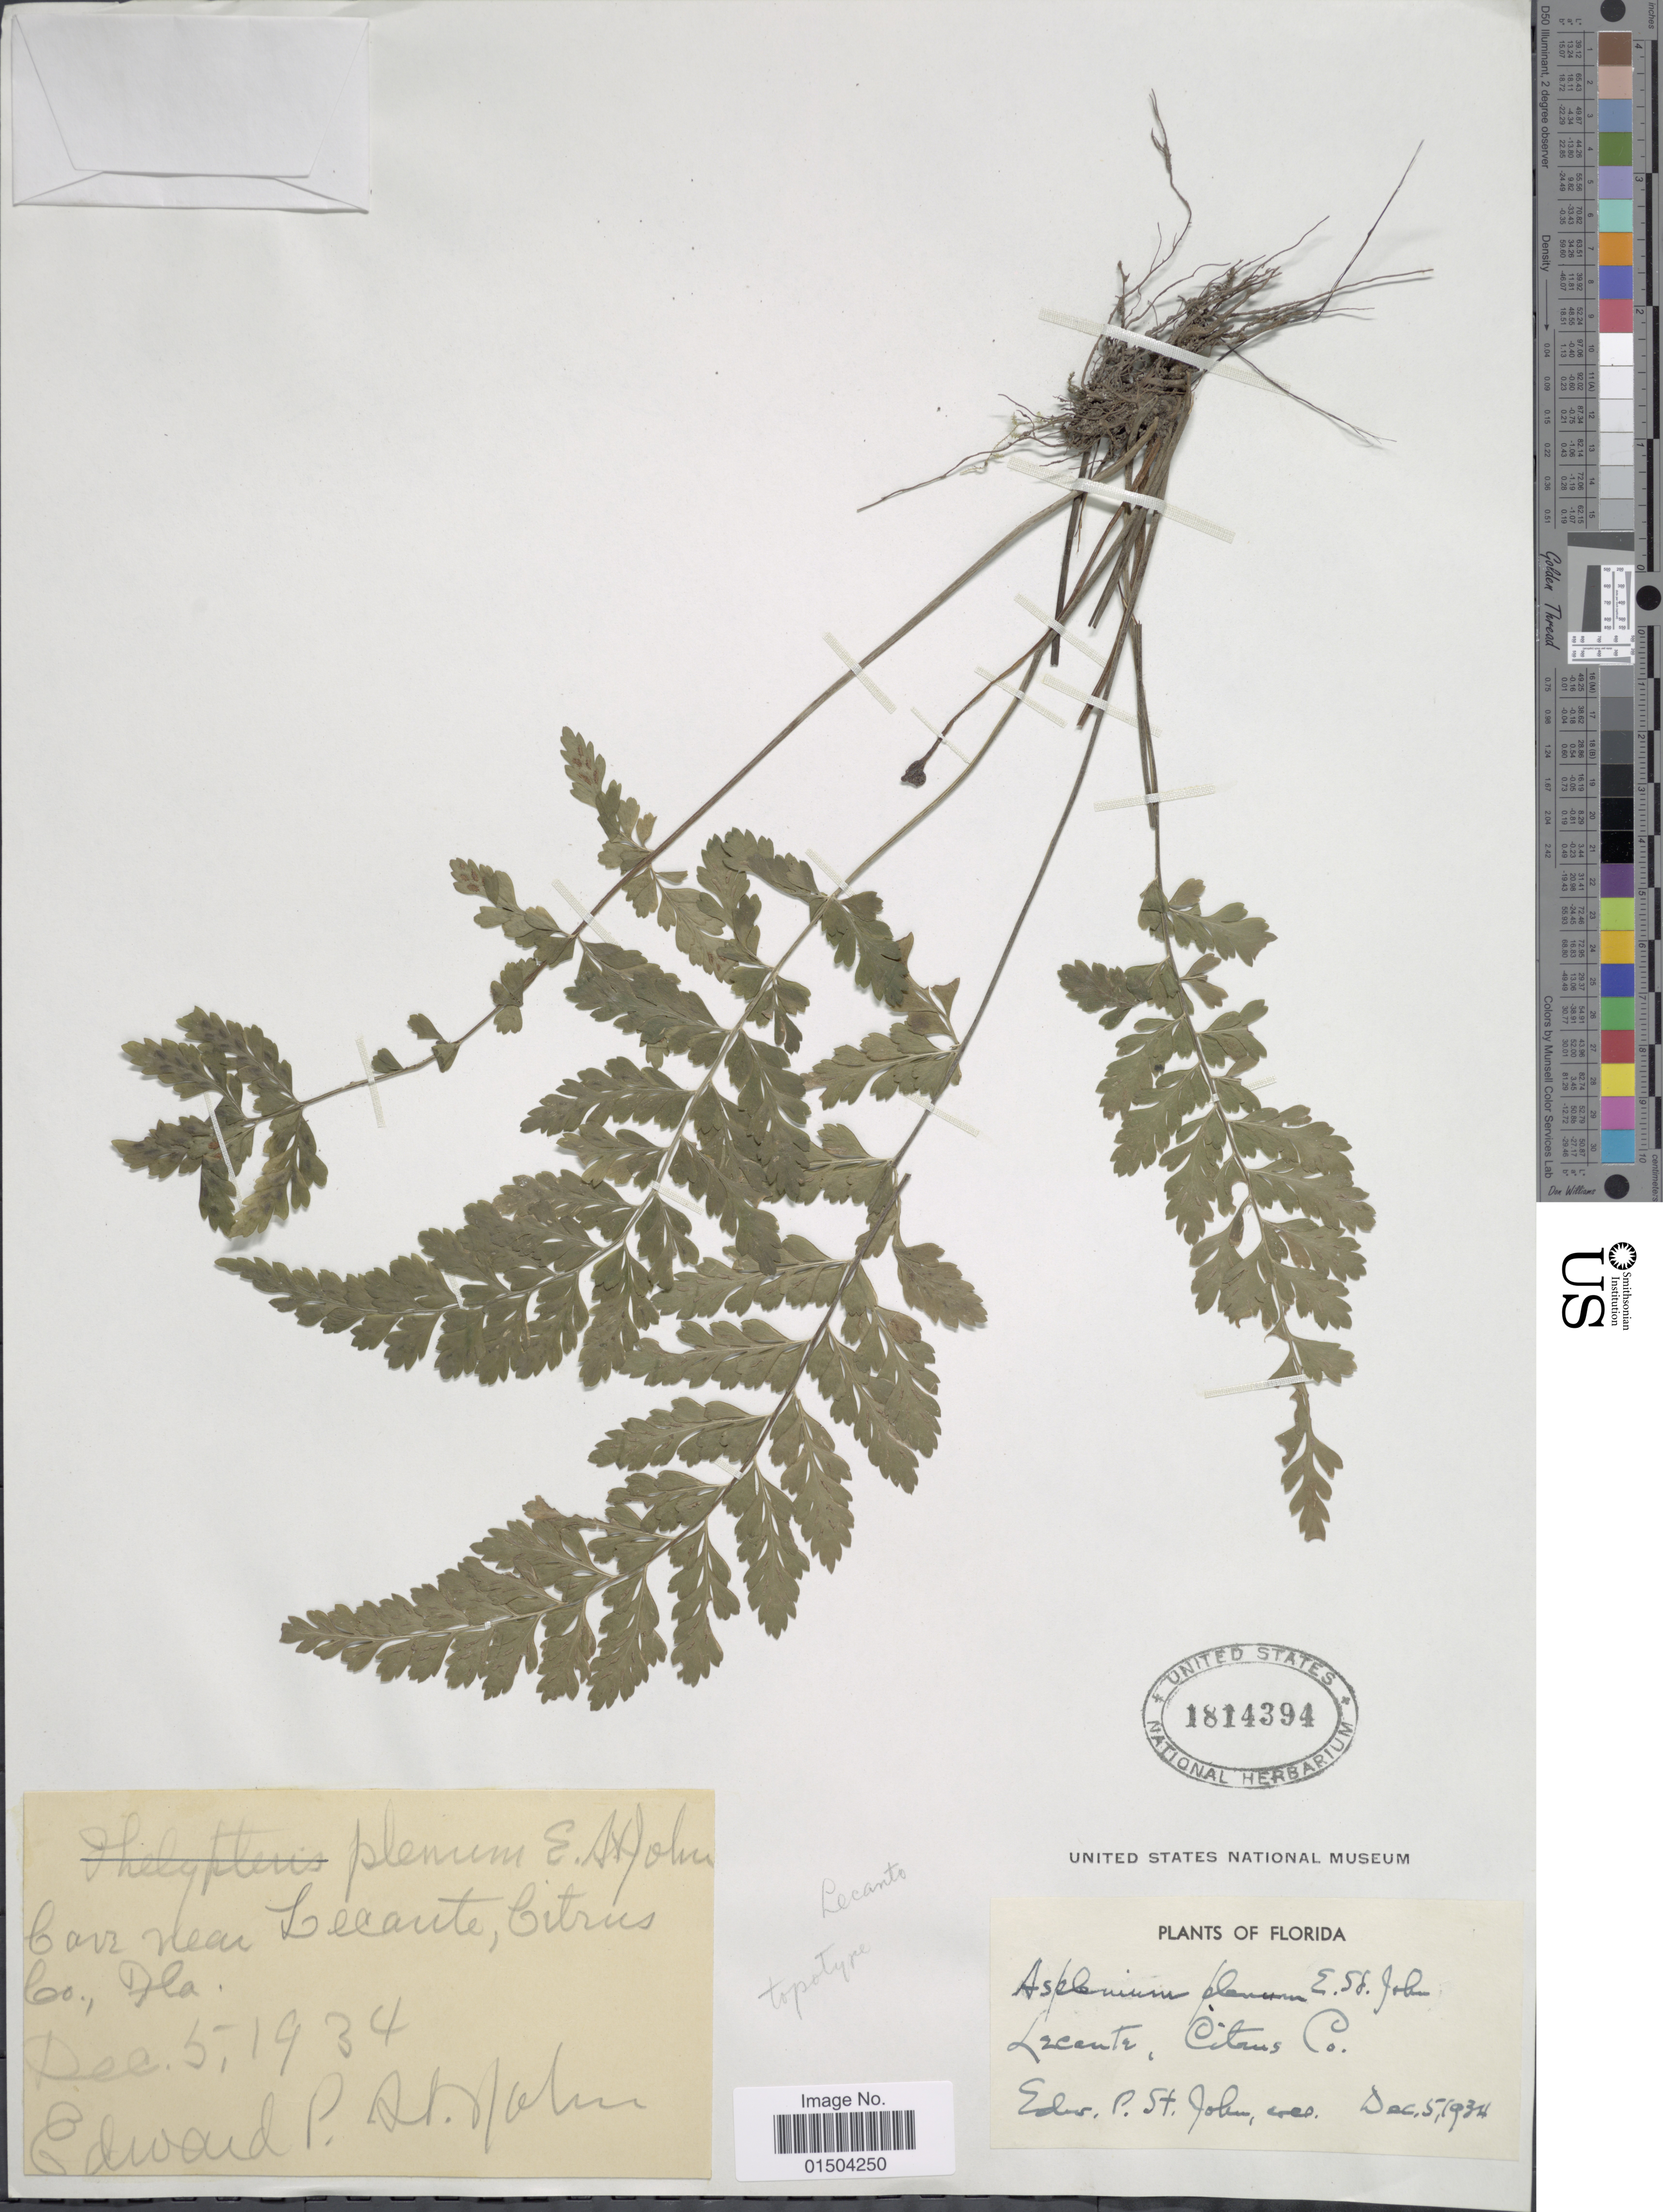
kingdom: Plantae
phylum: Tracheophyta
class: Polypodiopsida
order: Polypodiales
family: Aspleniaceae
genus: Asplenium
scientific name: Asplenium plenum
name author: E.P. St. John ex Small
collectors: E. P. St. John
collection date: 1934-12-05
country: United States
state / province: Florida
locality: Cove near Lecante, Citrus Co.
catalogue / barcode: US 1814394